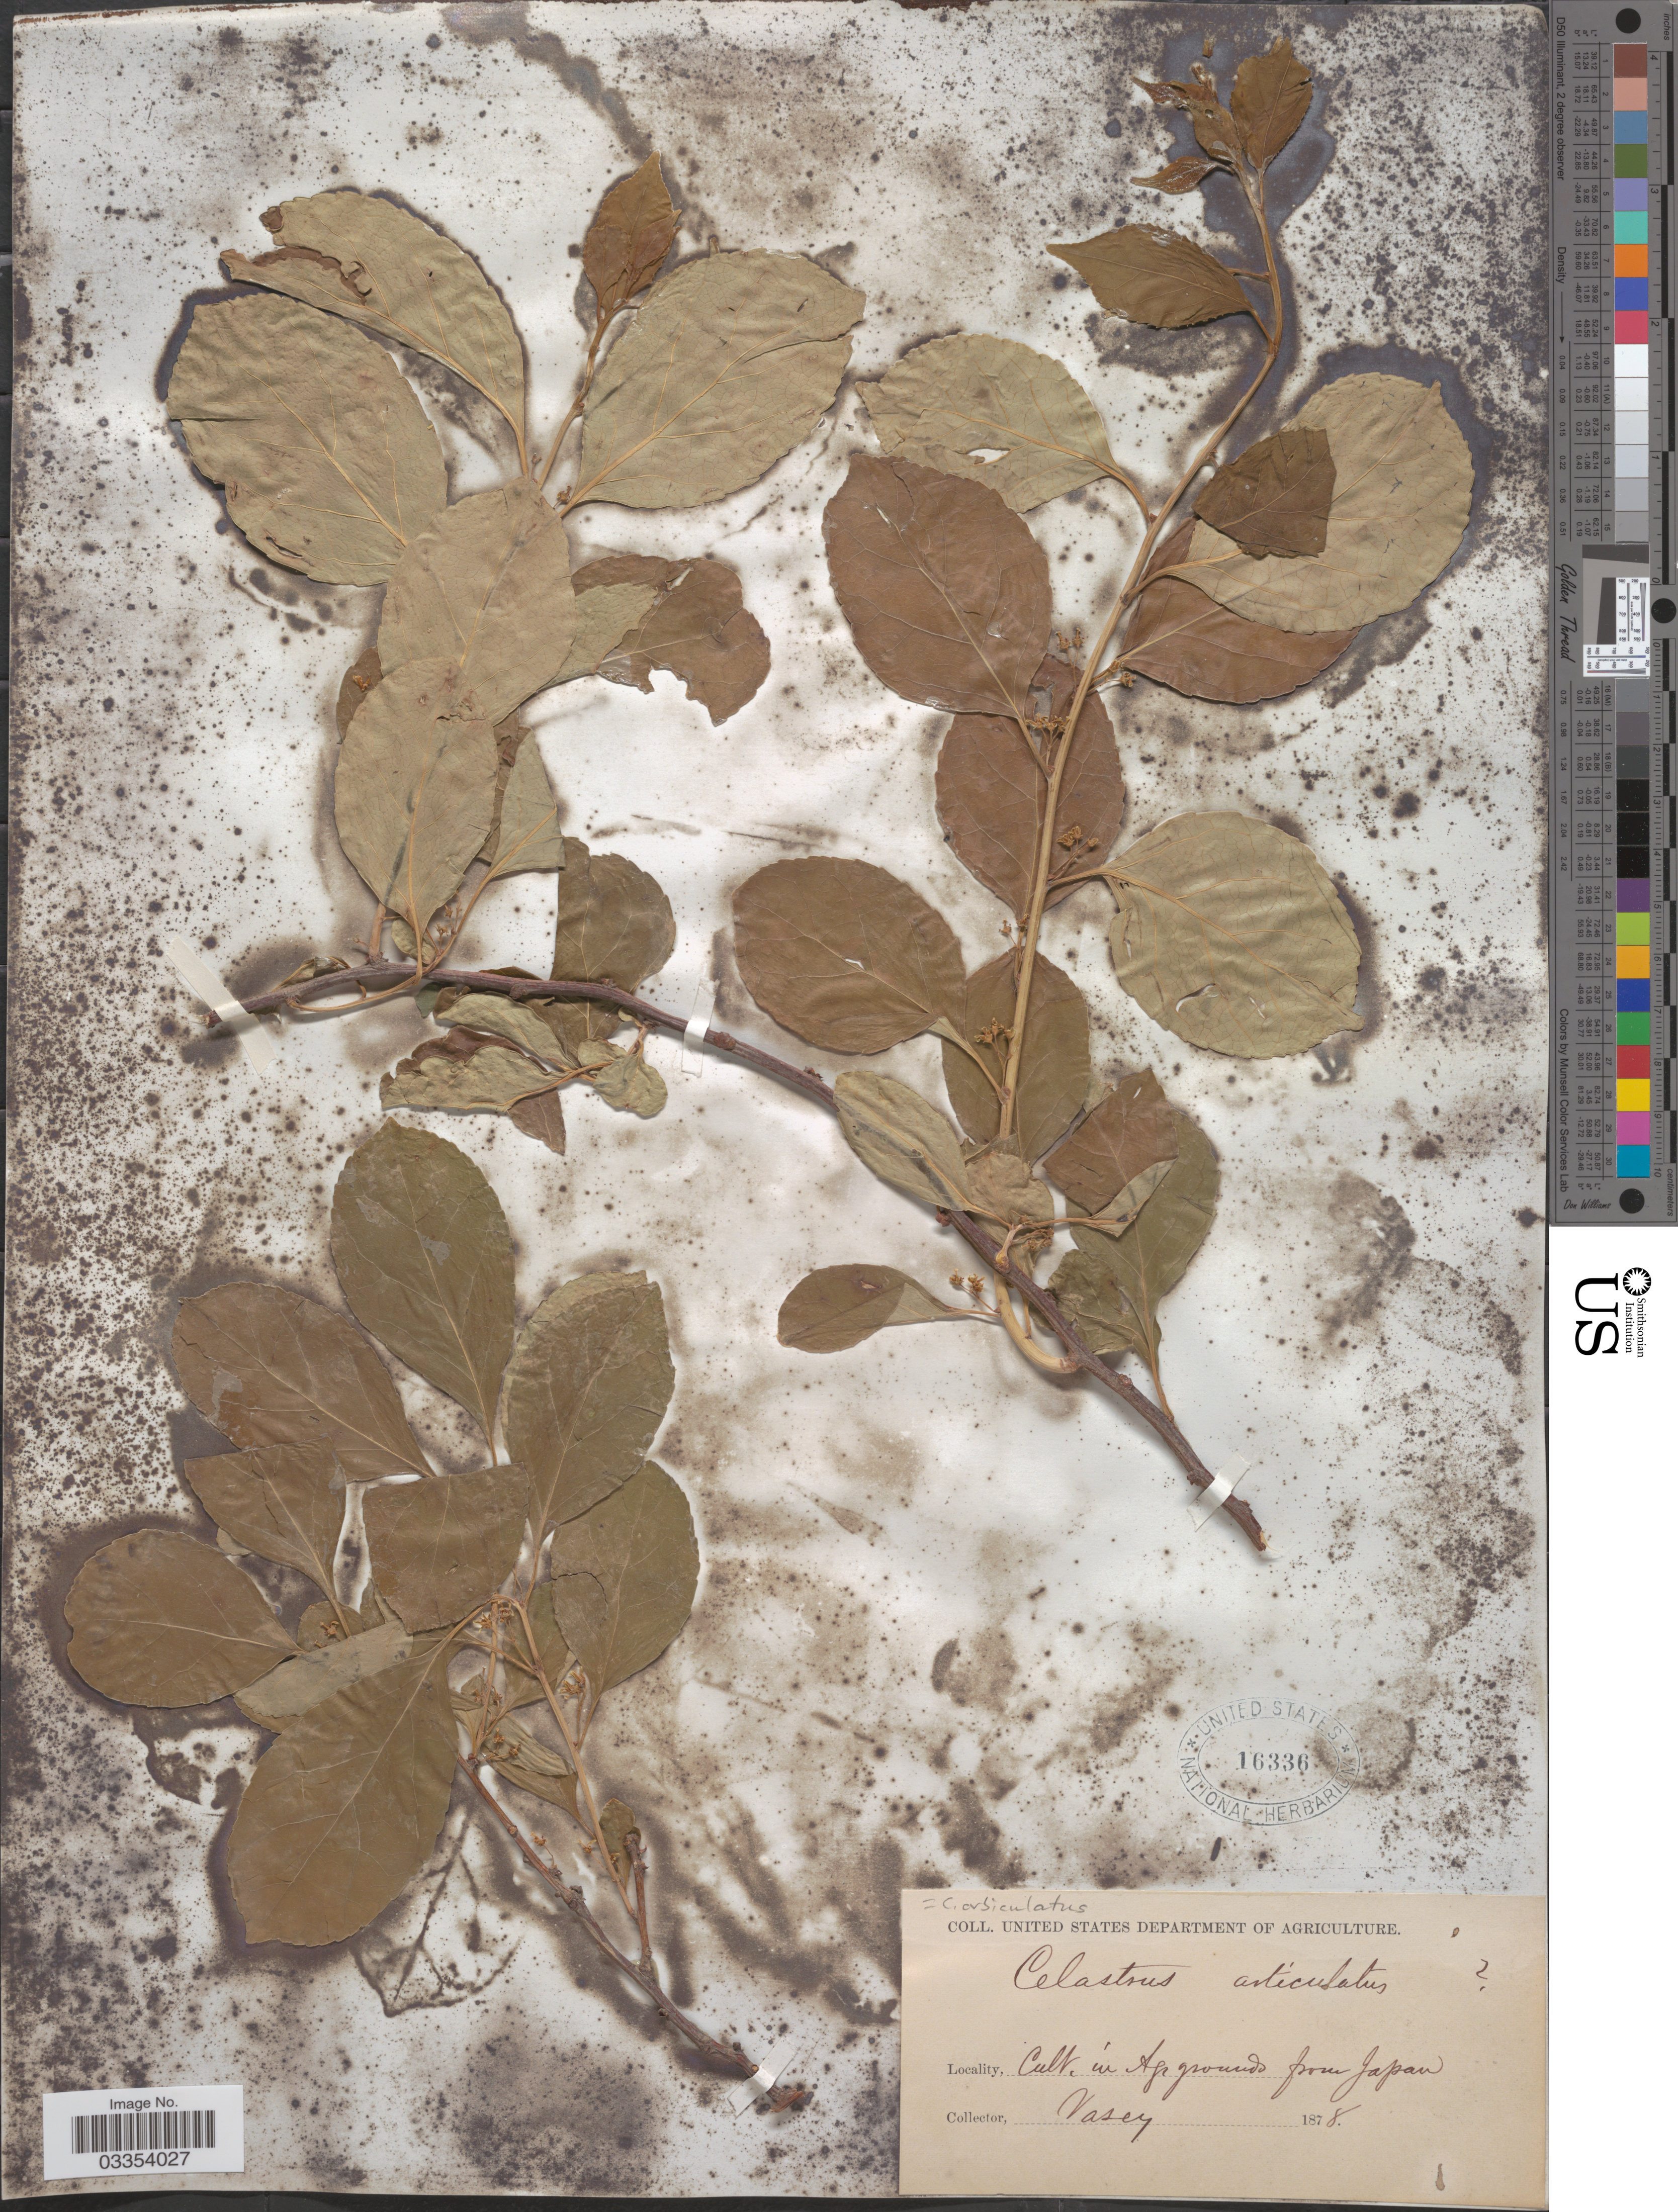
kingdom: Plantae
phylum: Tracheophyta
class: Magnoliopsida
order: Celastrales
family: Celastraceae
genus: Celastrus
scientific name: Celastrus orbiculatus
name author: Thunb.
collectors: Vasey, --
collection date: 1878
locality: In Agr grounds.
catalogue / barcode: US 16336